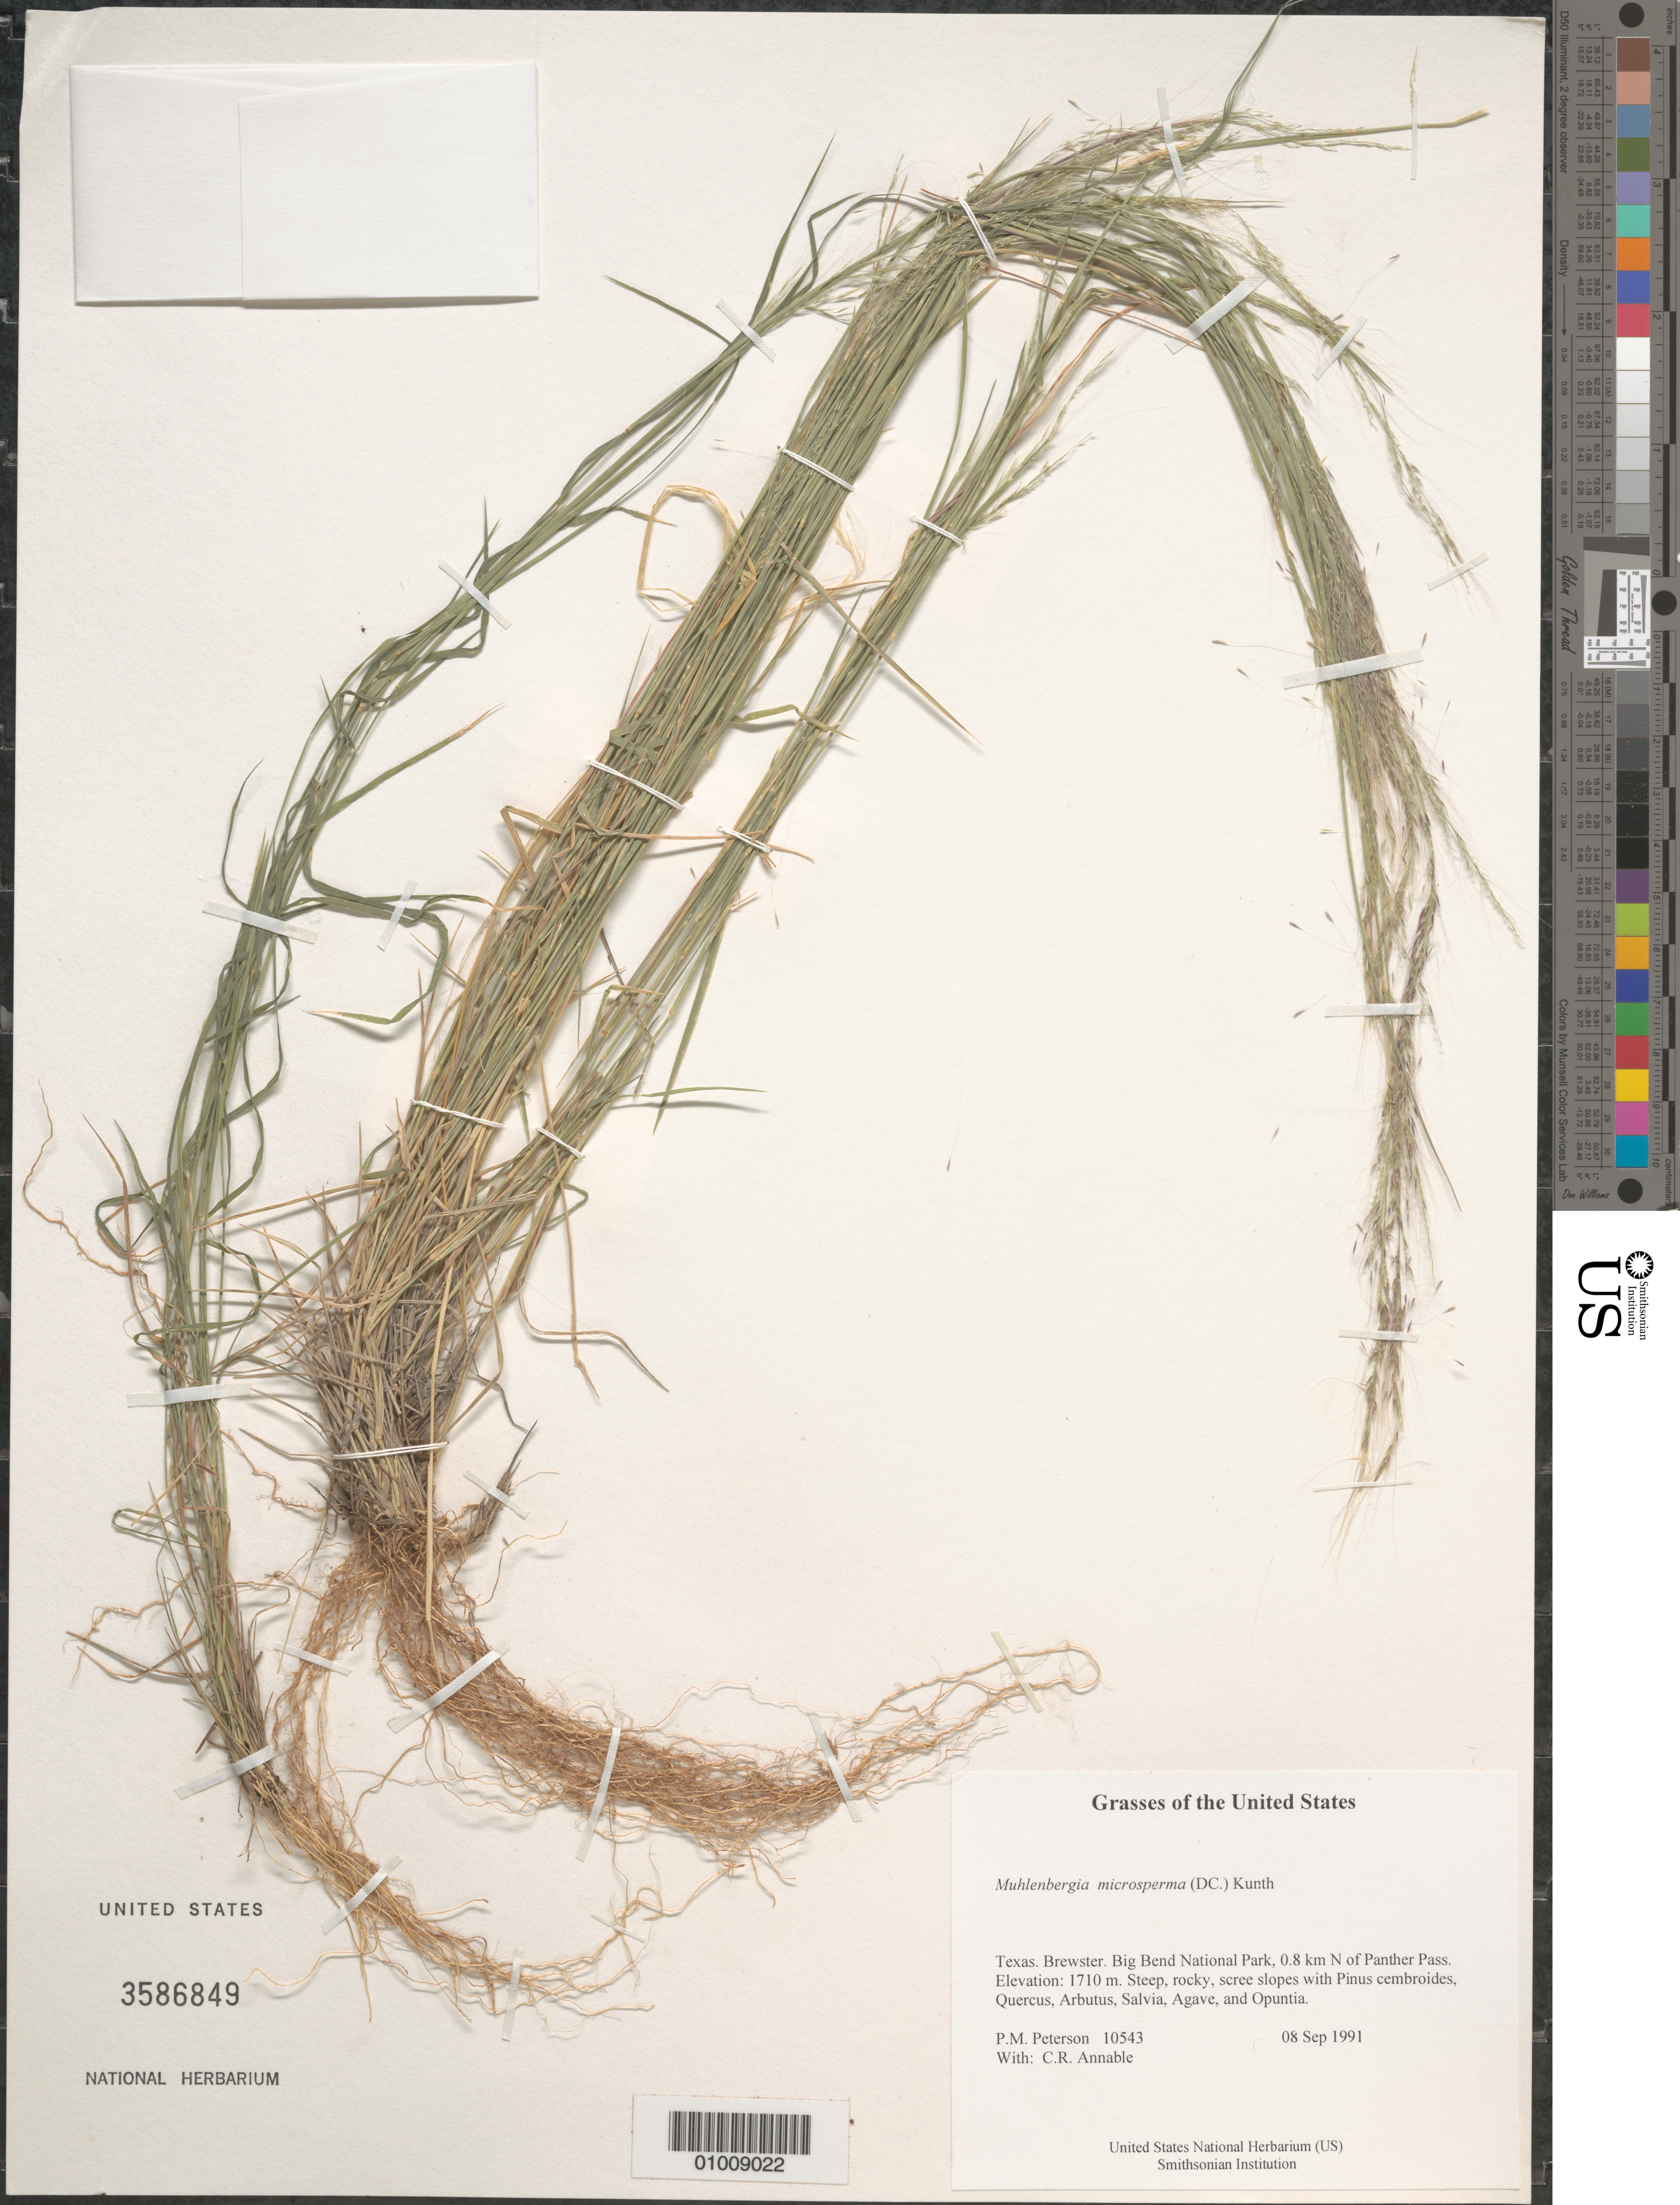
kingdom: Plantae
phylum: Tracheophyta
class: Liliopsida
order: Poales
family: Poaceae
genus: Muhlenbergia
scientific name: Muhlenbergia microsperma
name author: (DC.) Kunth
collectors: P. M. Peterson & C. R. Annable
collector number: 10543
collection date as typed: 08 Sep 1991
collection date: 1991-09-08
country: United States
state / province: Texas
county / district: Brewster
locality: Big Bend National Park, 0.8 km N of Panther Pass.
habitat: Steep, rocky, scree slopes with Pinus cembroides, Quercus, Arbutus, Salvia, Agave, and Opuntia.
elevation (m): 1710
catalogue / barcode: US 3586849